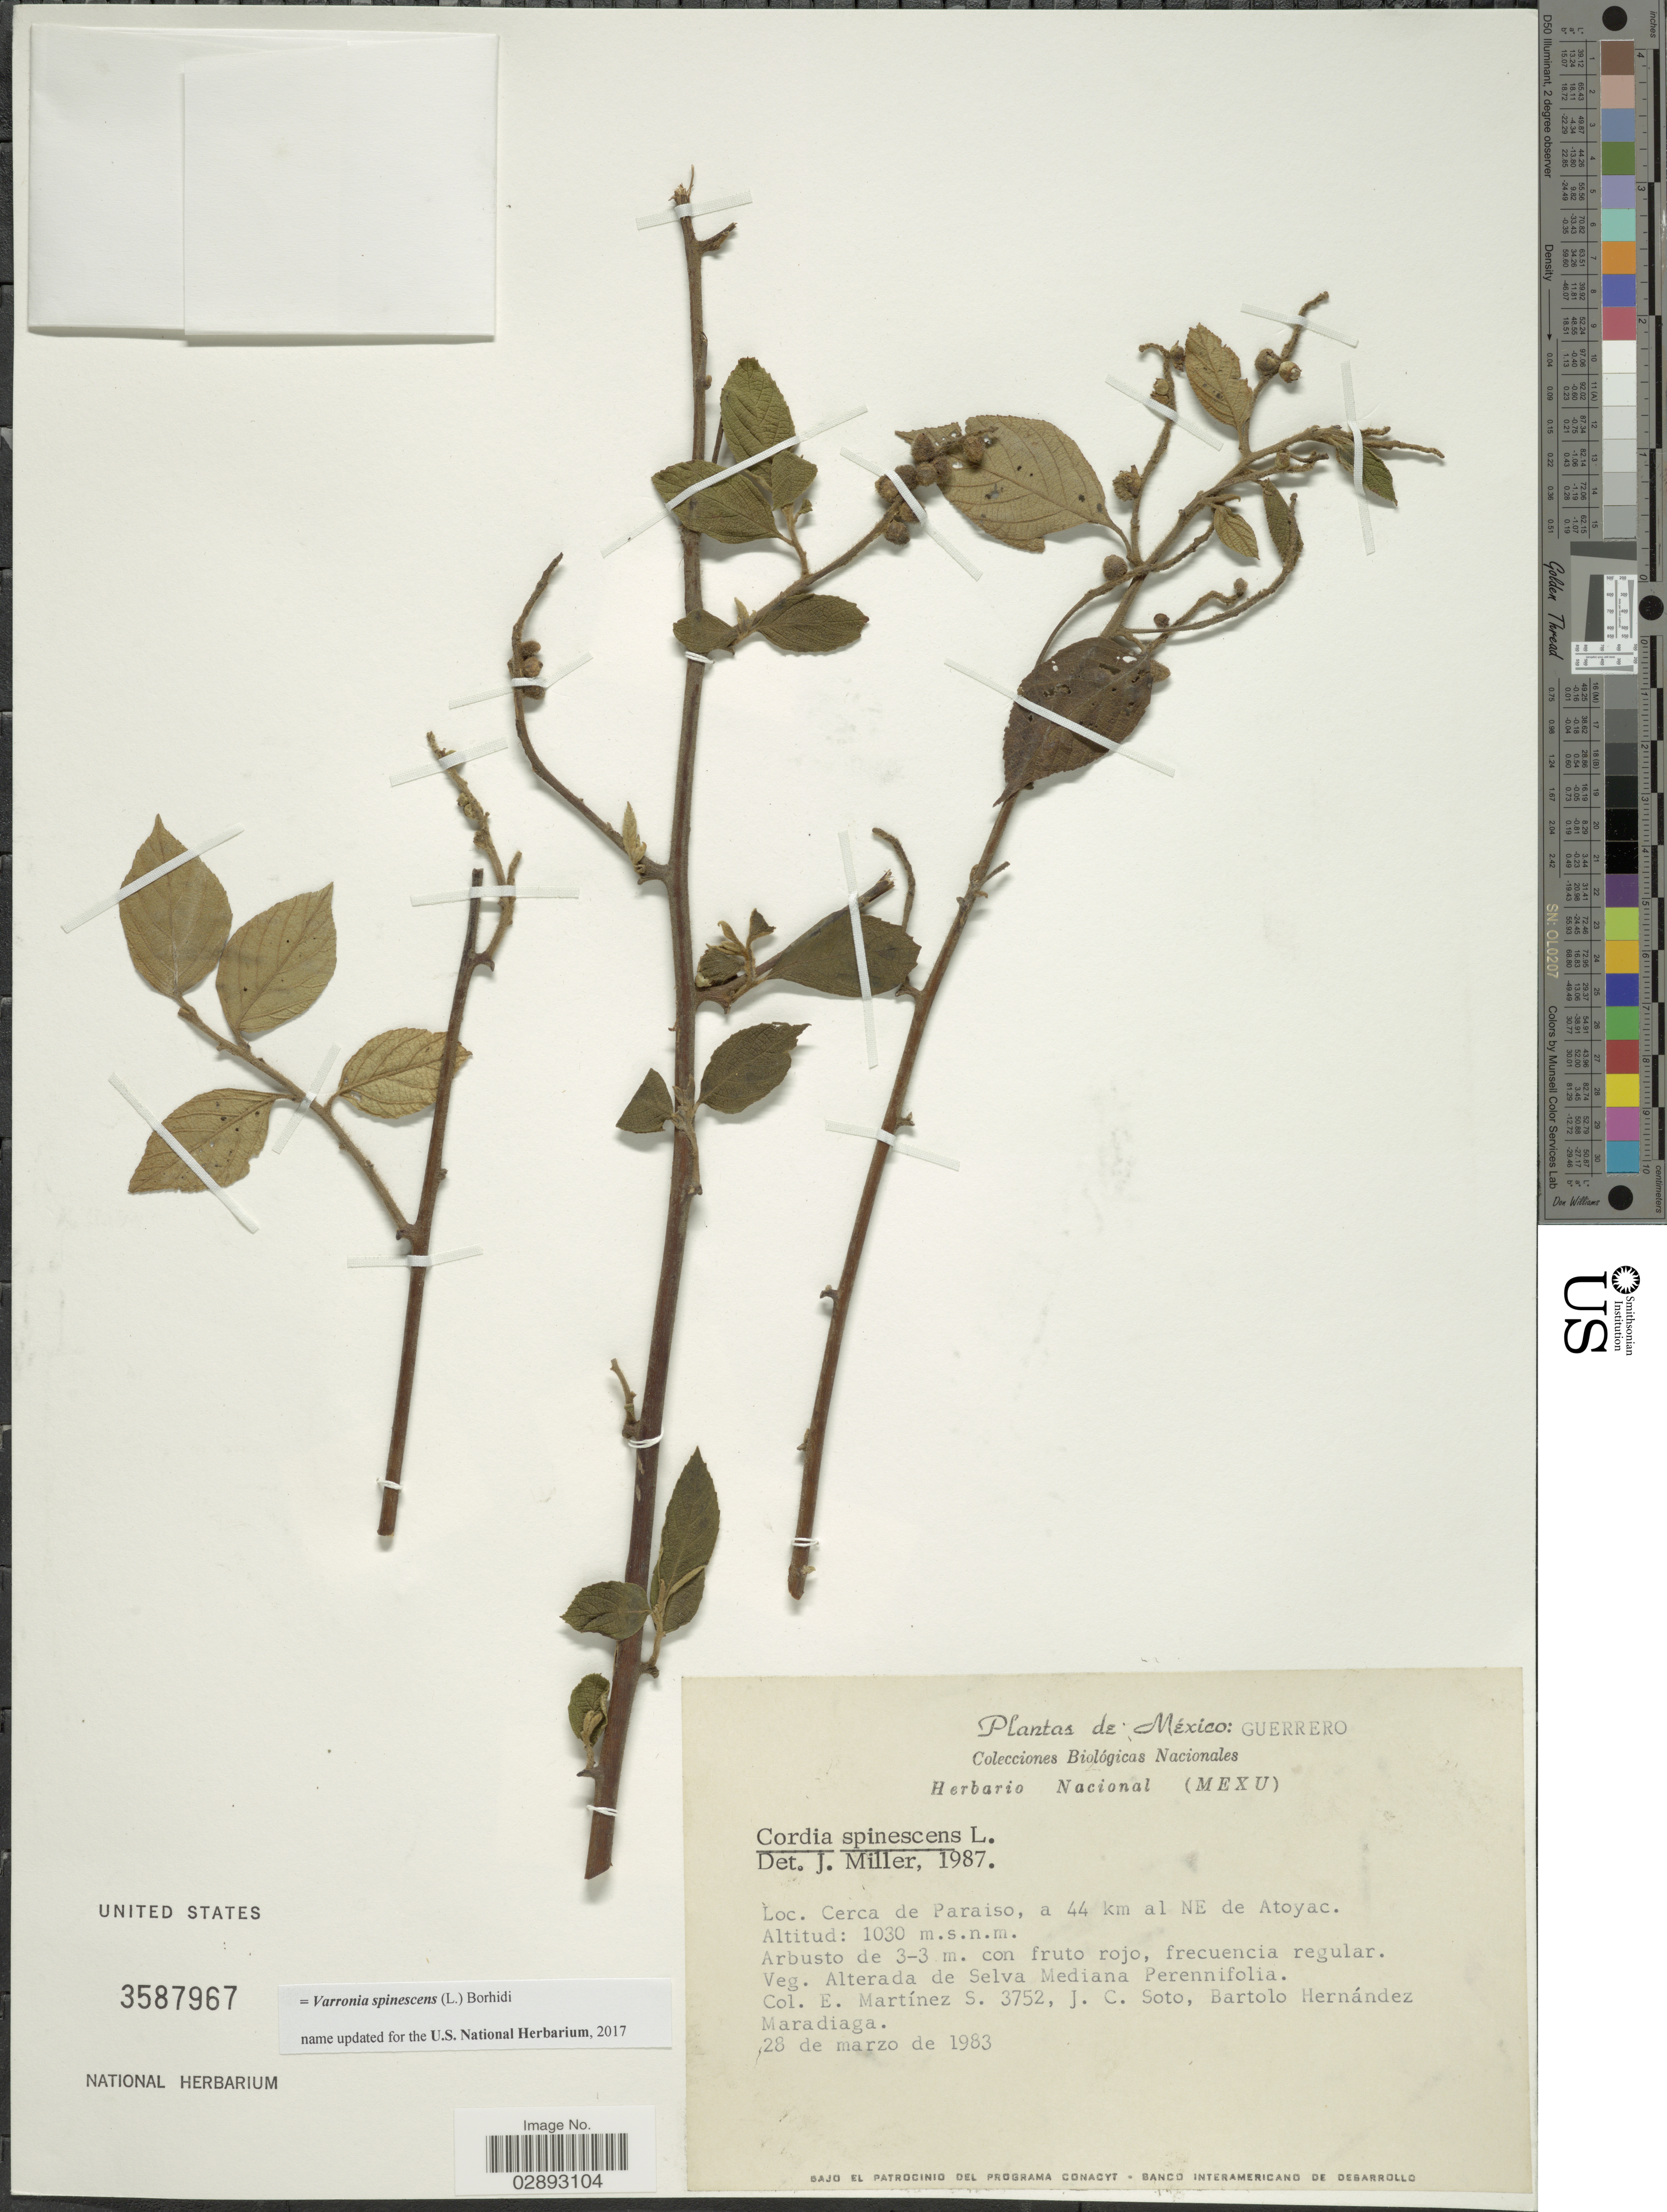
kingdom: Plantae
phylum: Tracheophyta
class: Magnoliopsida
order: Boraginales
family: Cordiaceae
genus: Varronia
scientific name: Varronia spinescens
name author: (L.) Borhidi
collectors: E. M. Martínez S., J. Soto & B. Hernández Maradiaga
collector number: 3752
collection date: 1983-03-28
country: Mexico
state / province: Guerrero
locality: Cerca de Paraiso, a 44 km al NE de Atoyac.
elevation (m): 1030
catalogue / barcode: US 3587967